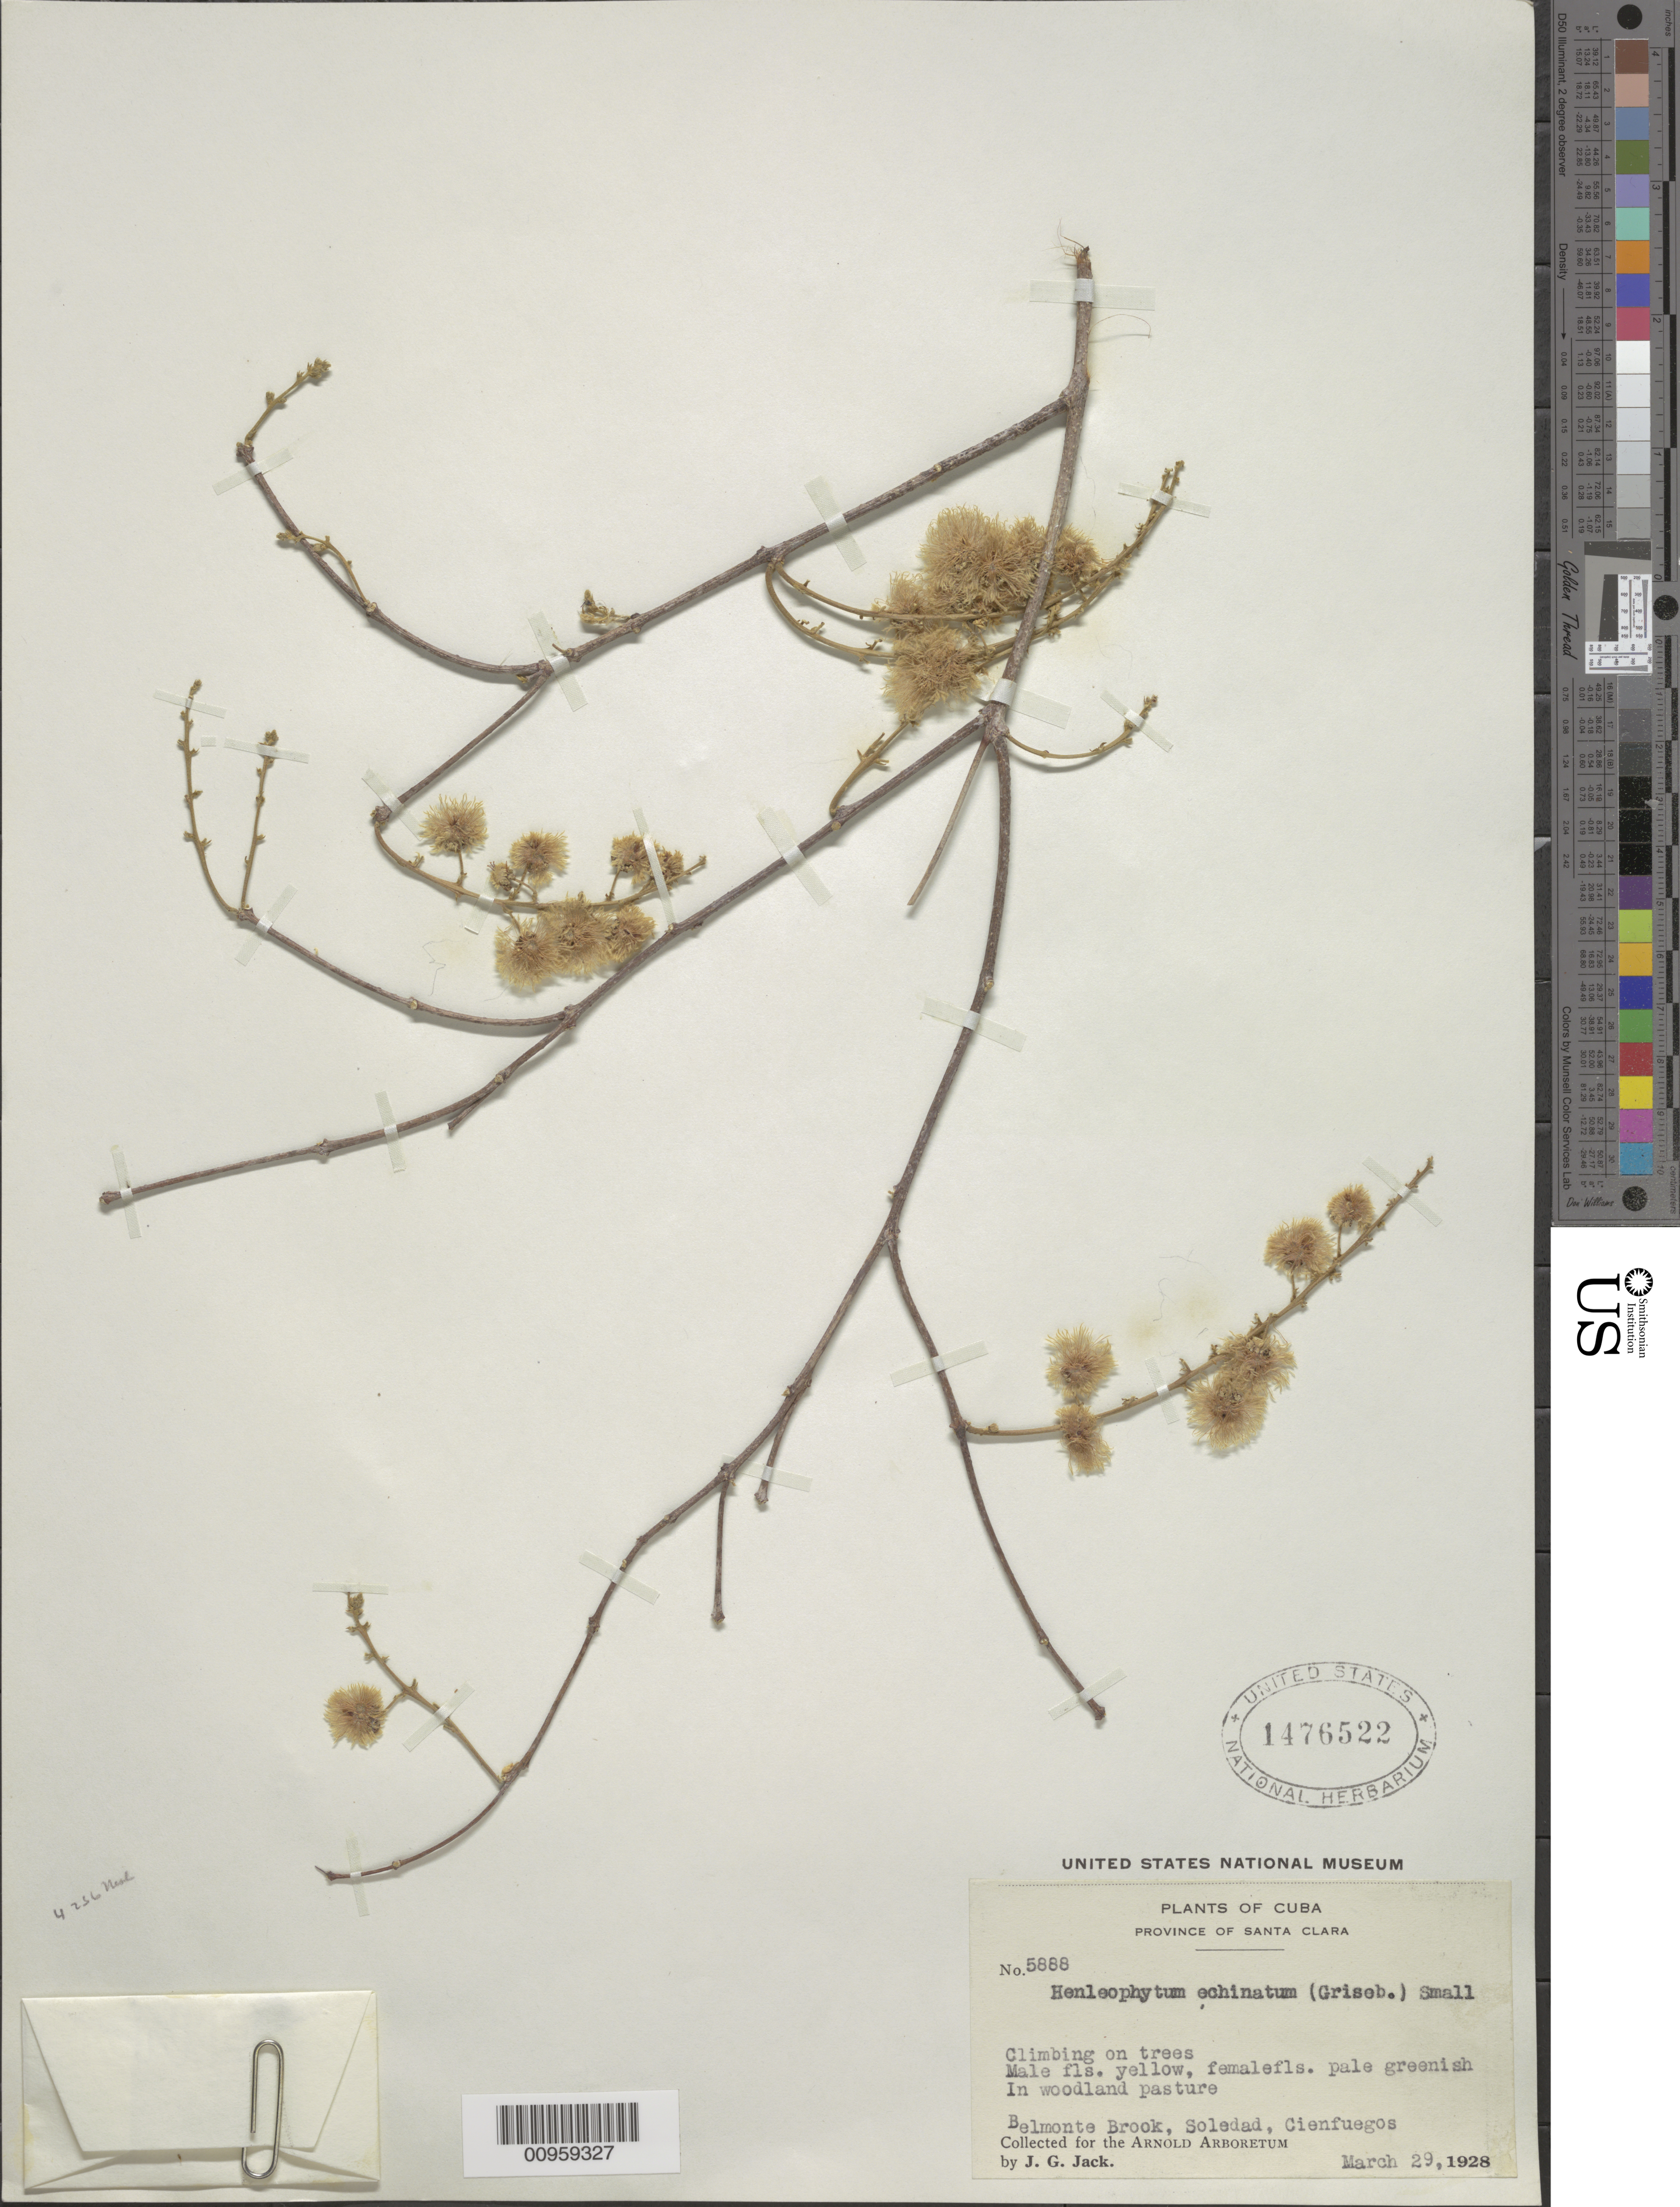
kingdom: Plantae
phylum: Tracheophyta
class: Magnoliopsida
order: Malpighiales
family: Malpighiaceae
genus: Henleophytum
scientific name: Henleophytum echinatum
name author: (Griseb.) Small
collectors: J. G. Jack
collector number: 5888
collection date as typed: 29 Mar 1928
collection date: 1928-03-29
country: Cuba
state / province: Cienfuegos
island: Cuba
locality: Belmont Brook, Soledad, Cienfuegos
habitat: Climbing on trees in woodland pasture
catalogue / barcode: US 1476522